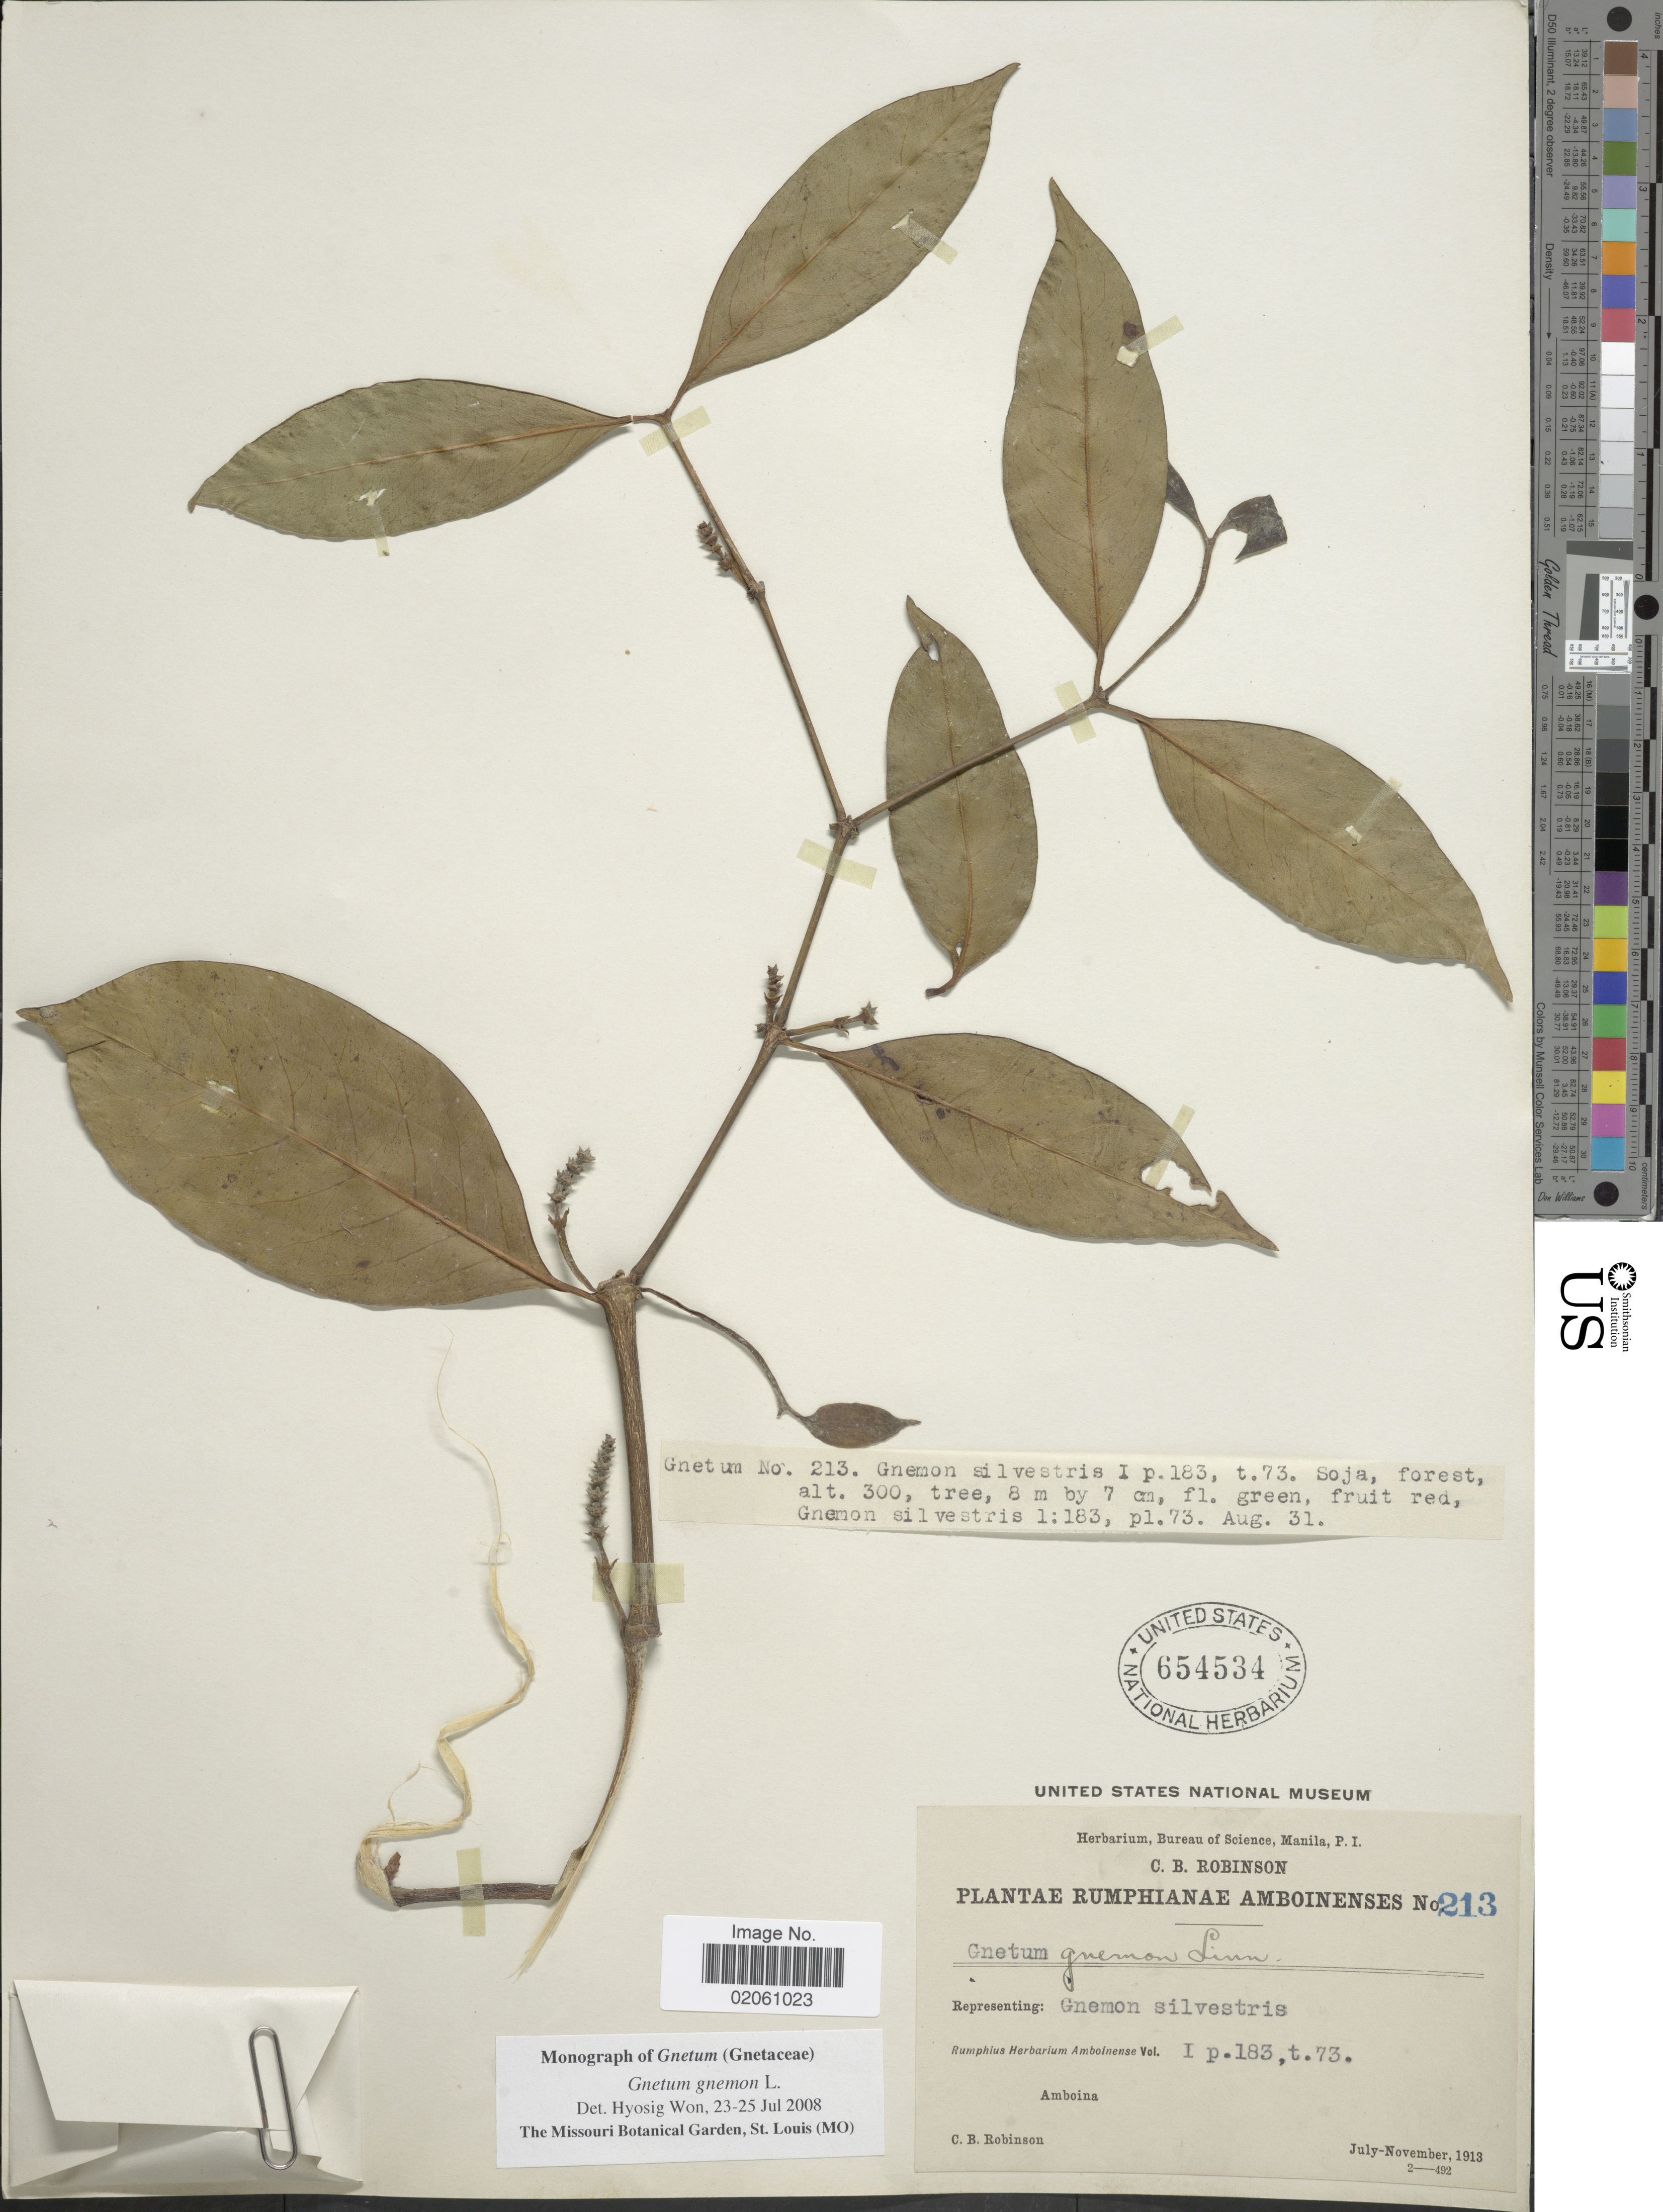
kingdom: Plantae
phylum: Tracheophyta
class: Gnetopsida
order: Gnetales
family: Gnetaceae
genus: Gnetum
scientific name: Gnetum gnemon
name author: L.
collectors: C. Robinson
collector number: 213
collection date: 1913-07/1913-11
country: Indonesia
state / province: Maluku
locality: Amboina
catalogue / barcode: US 654534